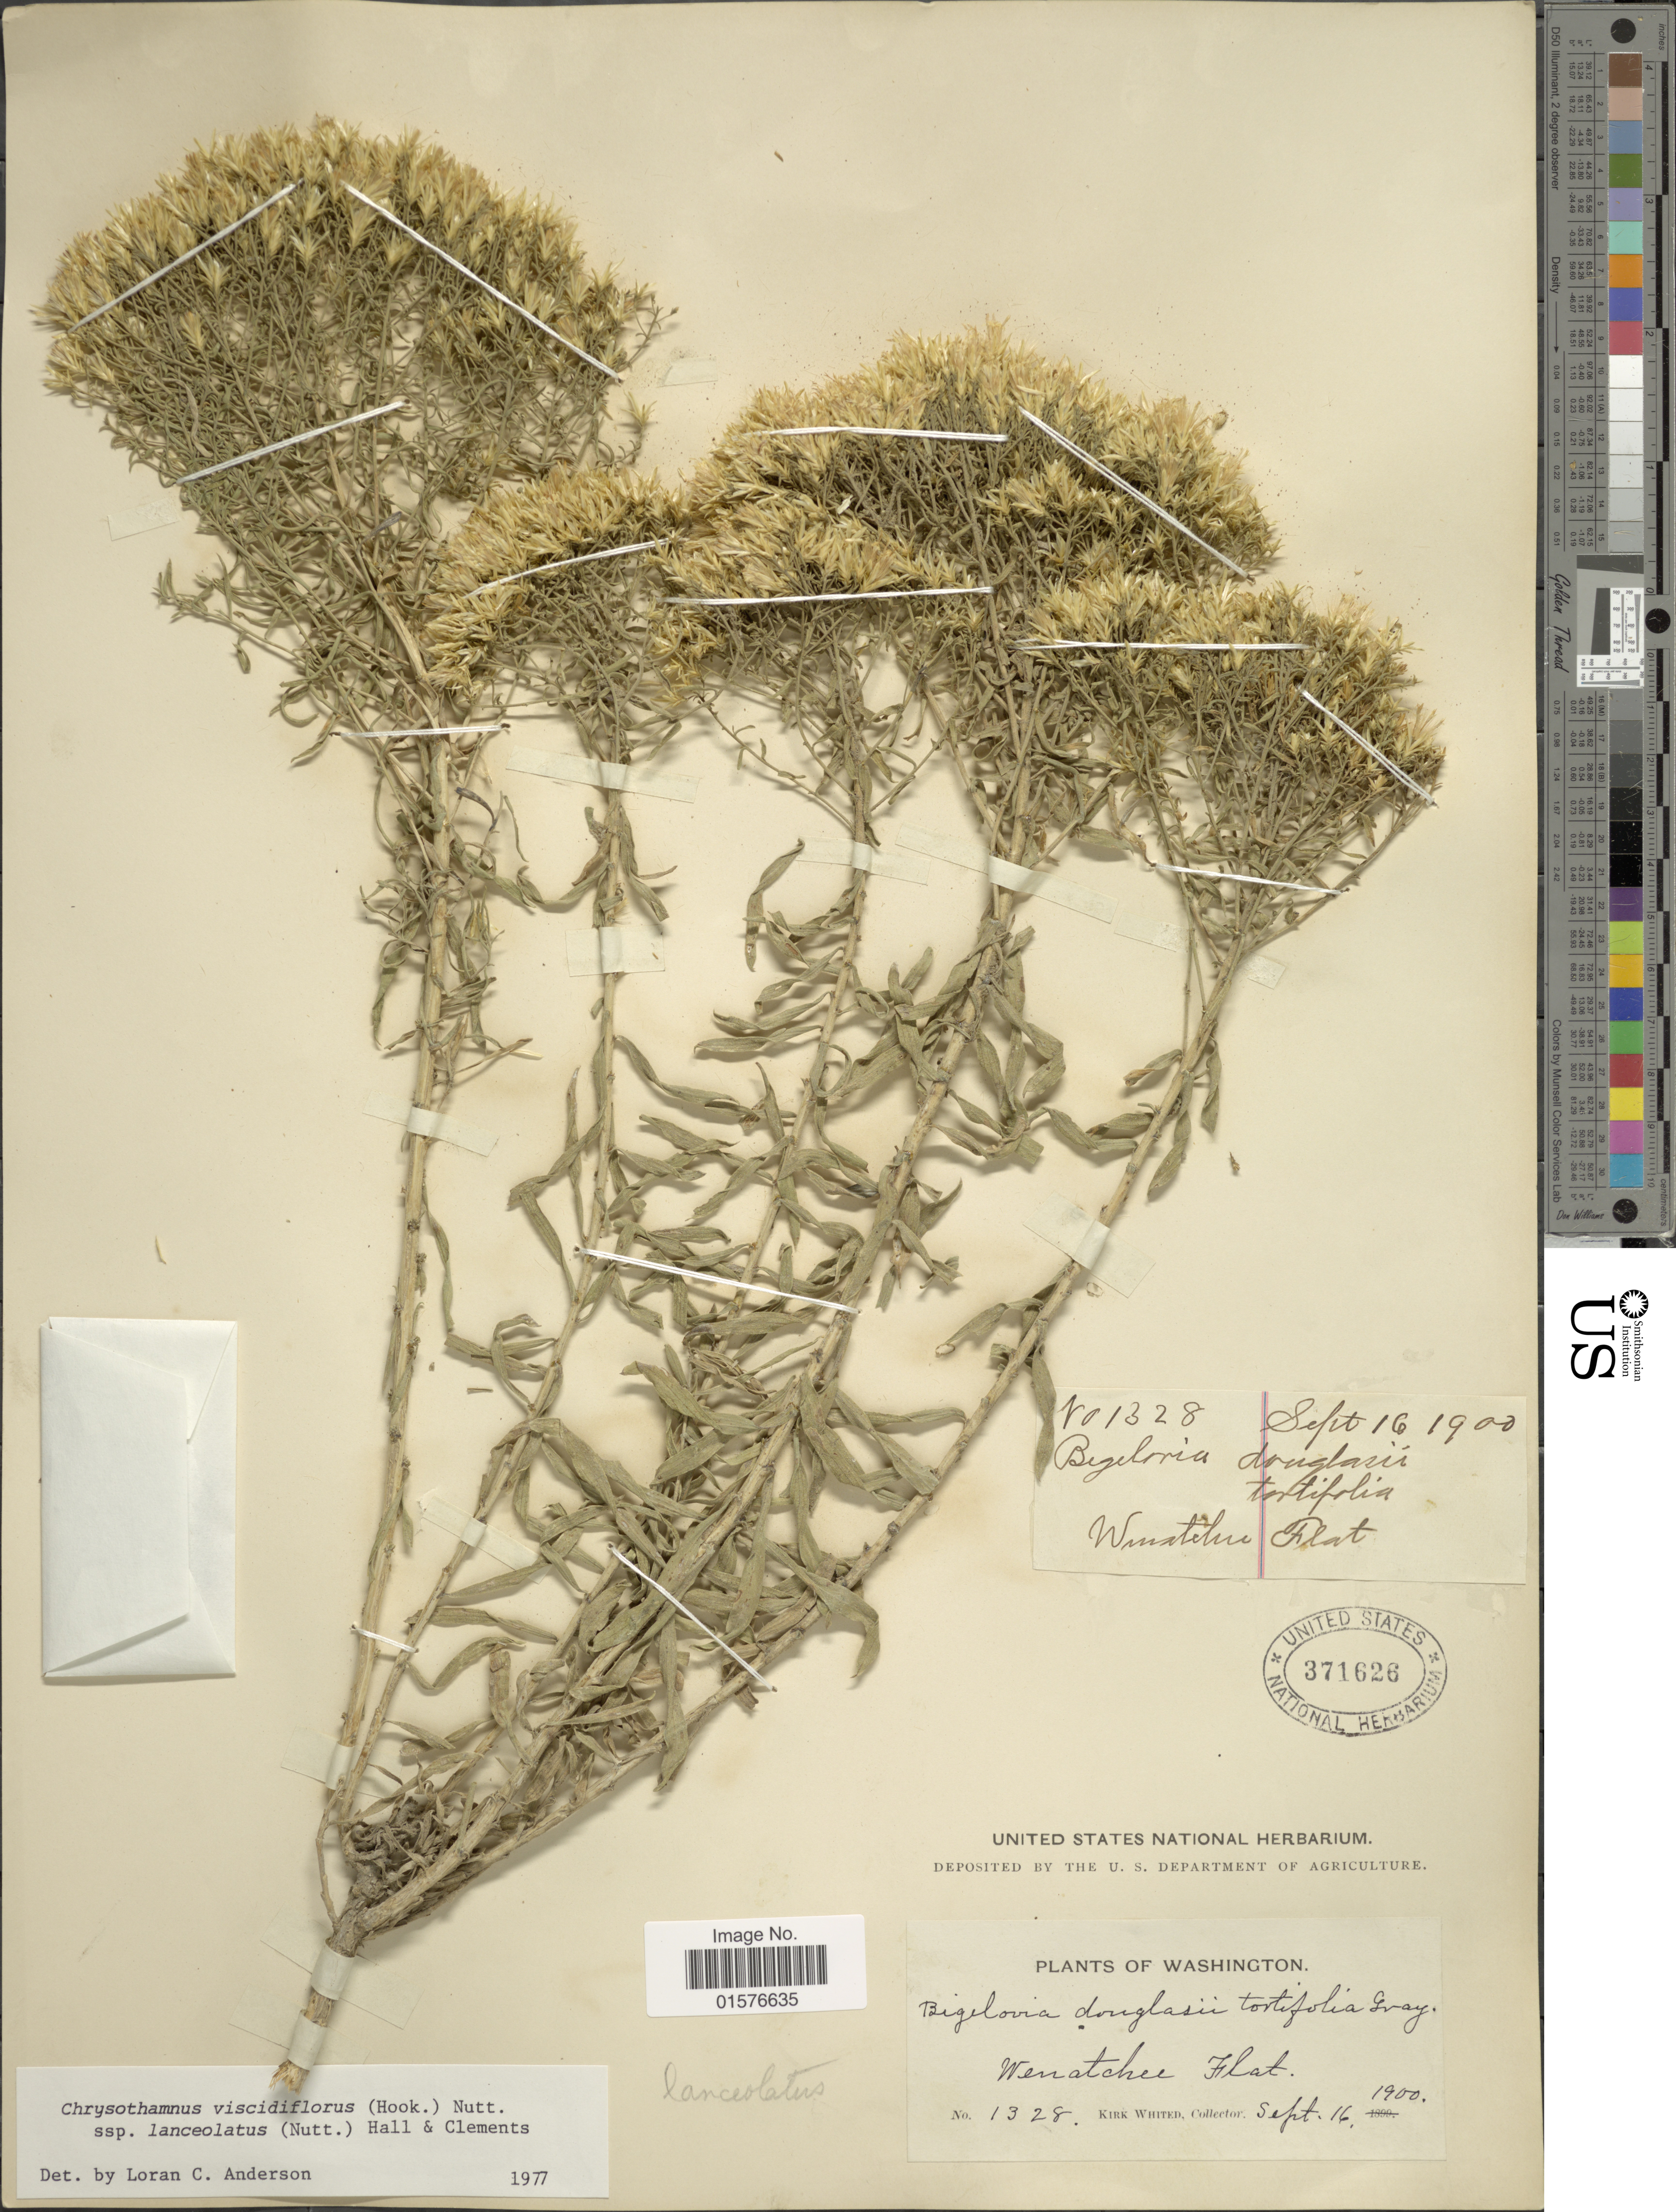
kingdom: Plantae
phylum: Tracheophyta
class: Magnoliopsida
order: Asterales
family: Asteraceae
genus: Chrysothamnus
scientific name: Chrysothamnus viscidiflorus subsp. lanceolatus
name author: (Nutt.) H.M. Hall & Clem.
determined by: Urbatsch, Lowell E., Curator (LSU), Louisiana State University (UNITED STATES)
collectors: K. Whited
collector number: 1328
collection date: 1900-09-16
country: United States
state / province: Washington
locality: Wenatchu Flat.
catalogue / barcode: US 371626